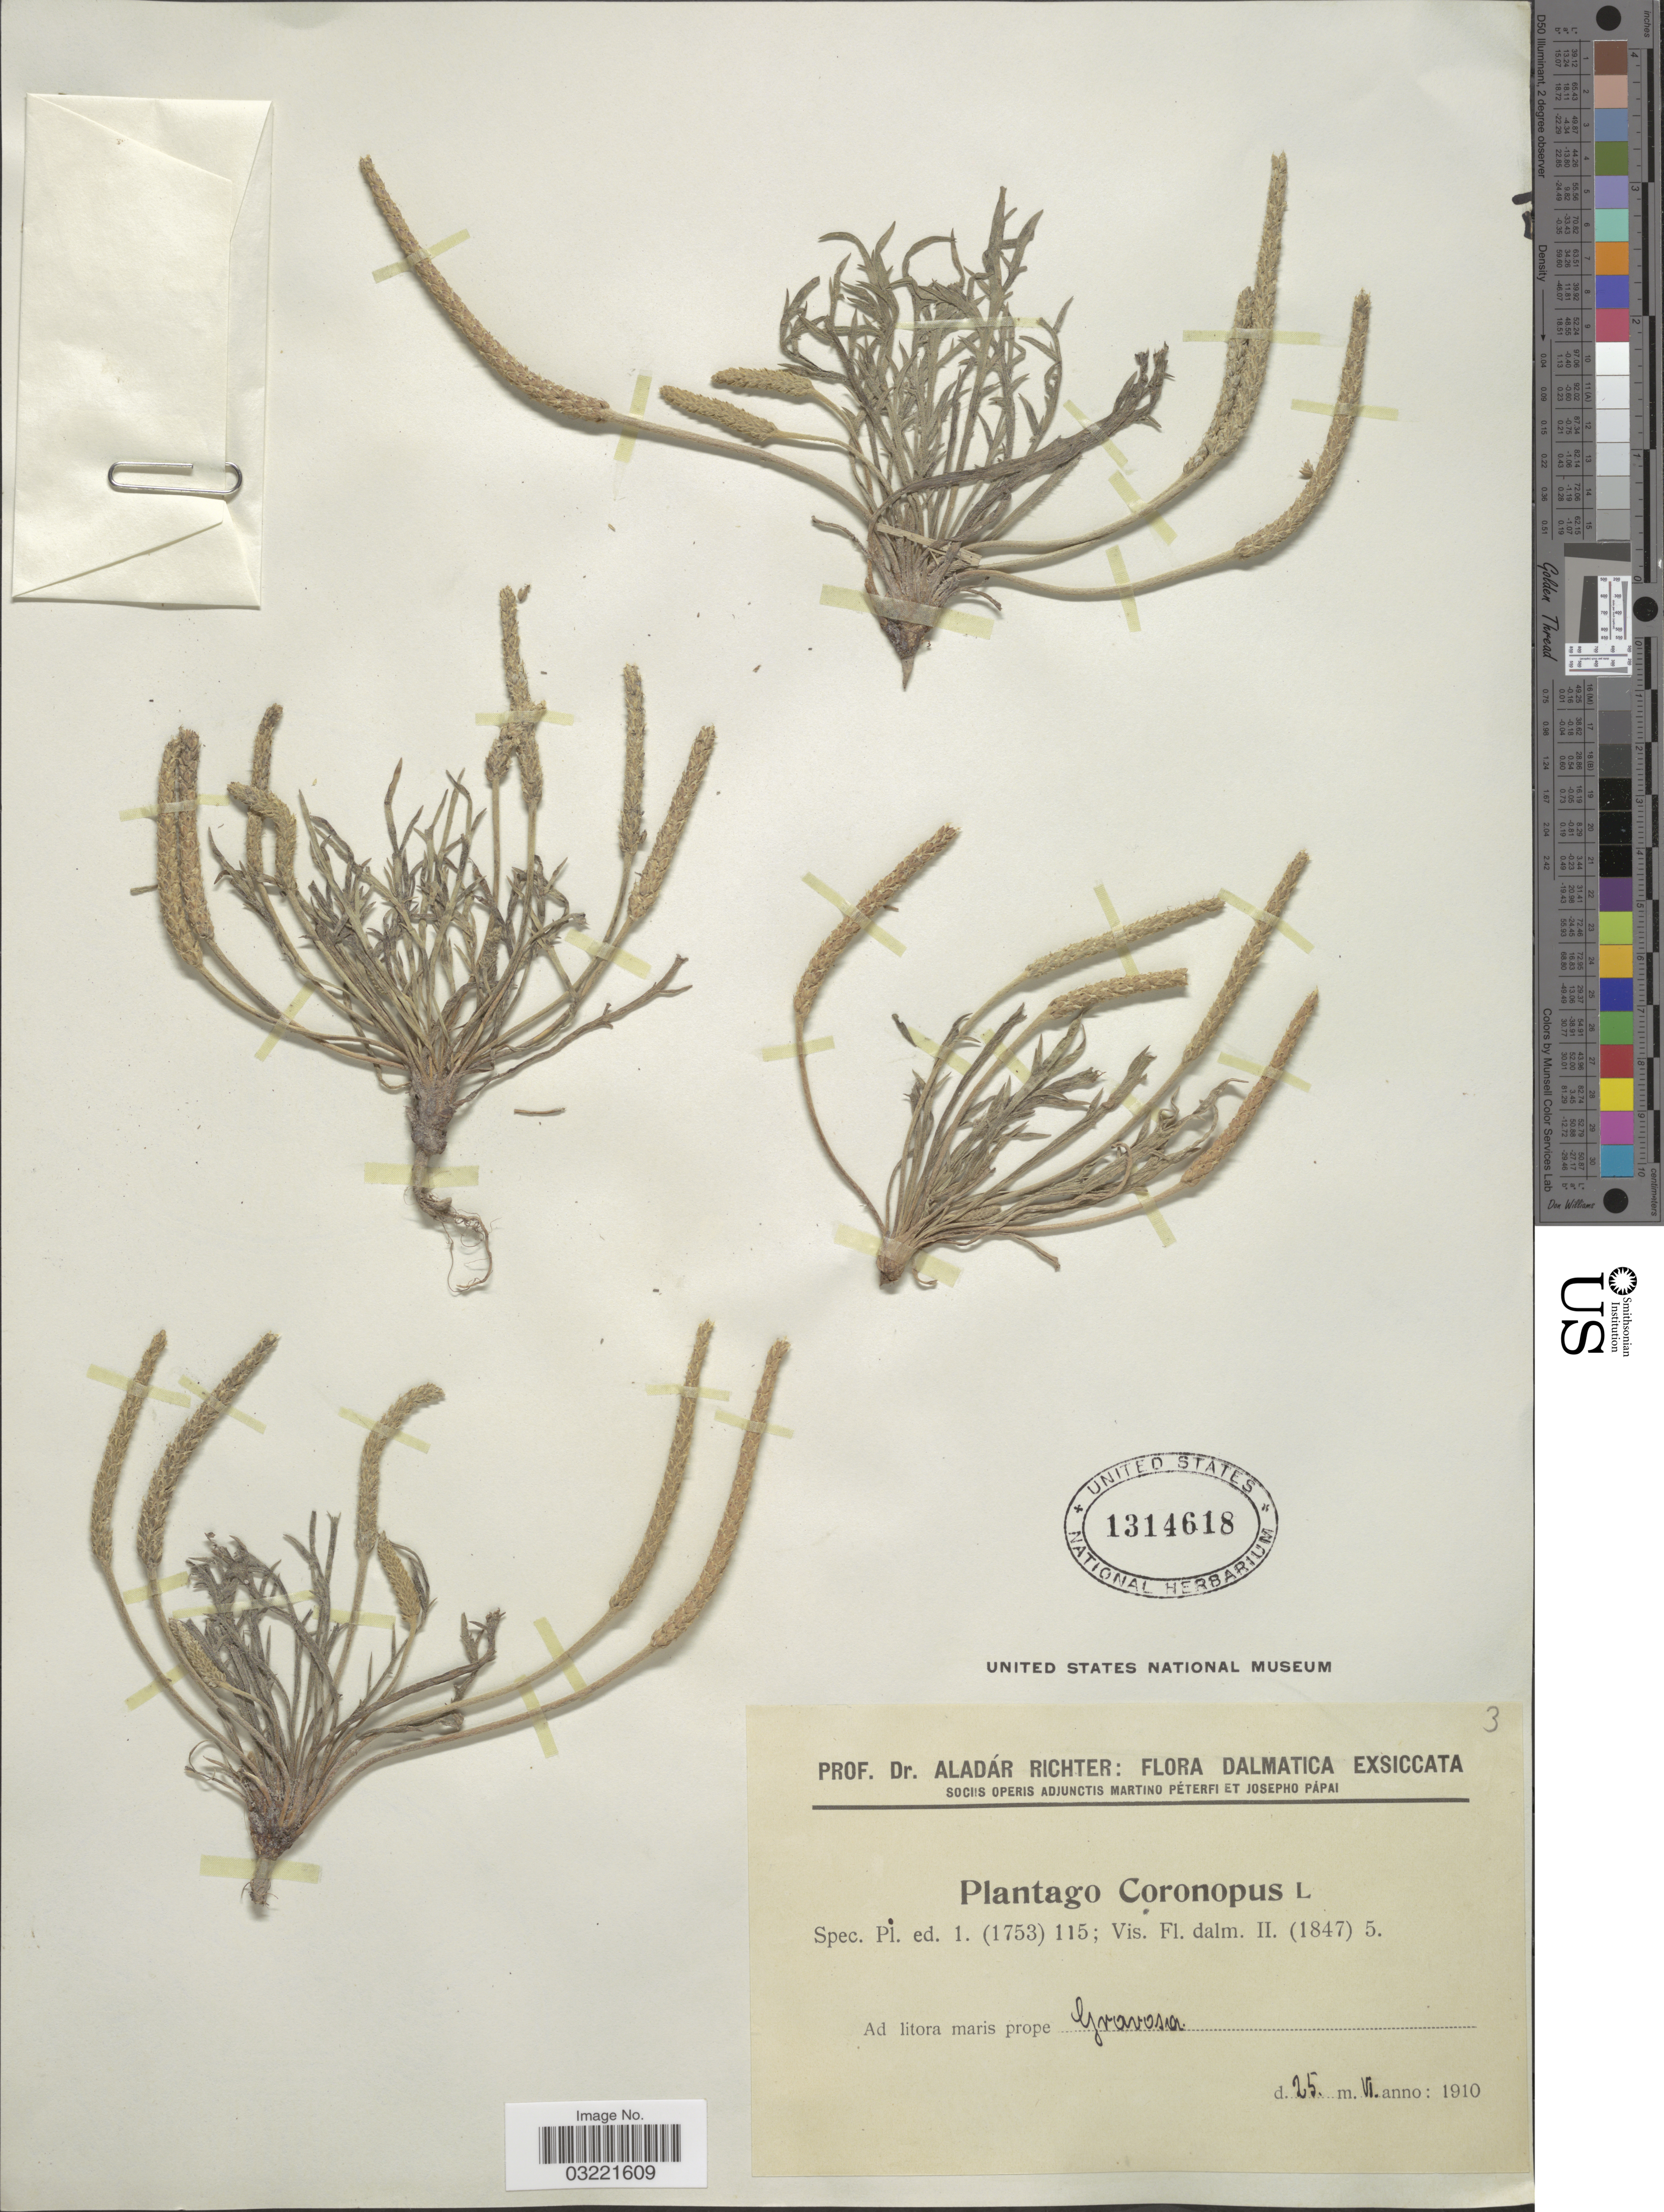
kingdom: Plantae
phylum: Tracheophyta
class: Magnoliopsida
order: Lamiales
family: Plantaginaceae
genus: Plantago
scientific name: Plantago coronopus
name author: L.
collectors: A. Richter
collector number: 3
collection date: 1910-06-25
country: Croatia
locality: Dalmatica. Ad litora maris prope Gravosa.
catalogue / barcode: US 1314618